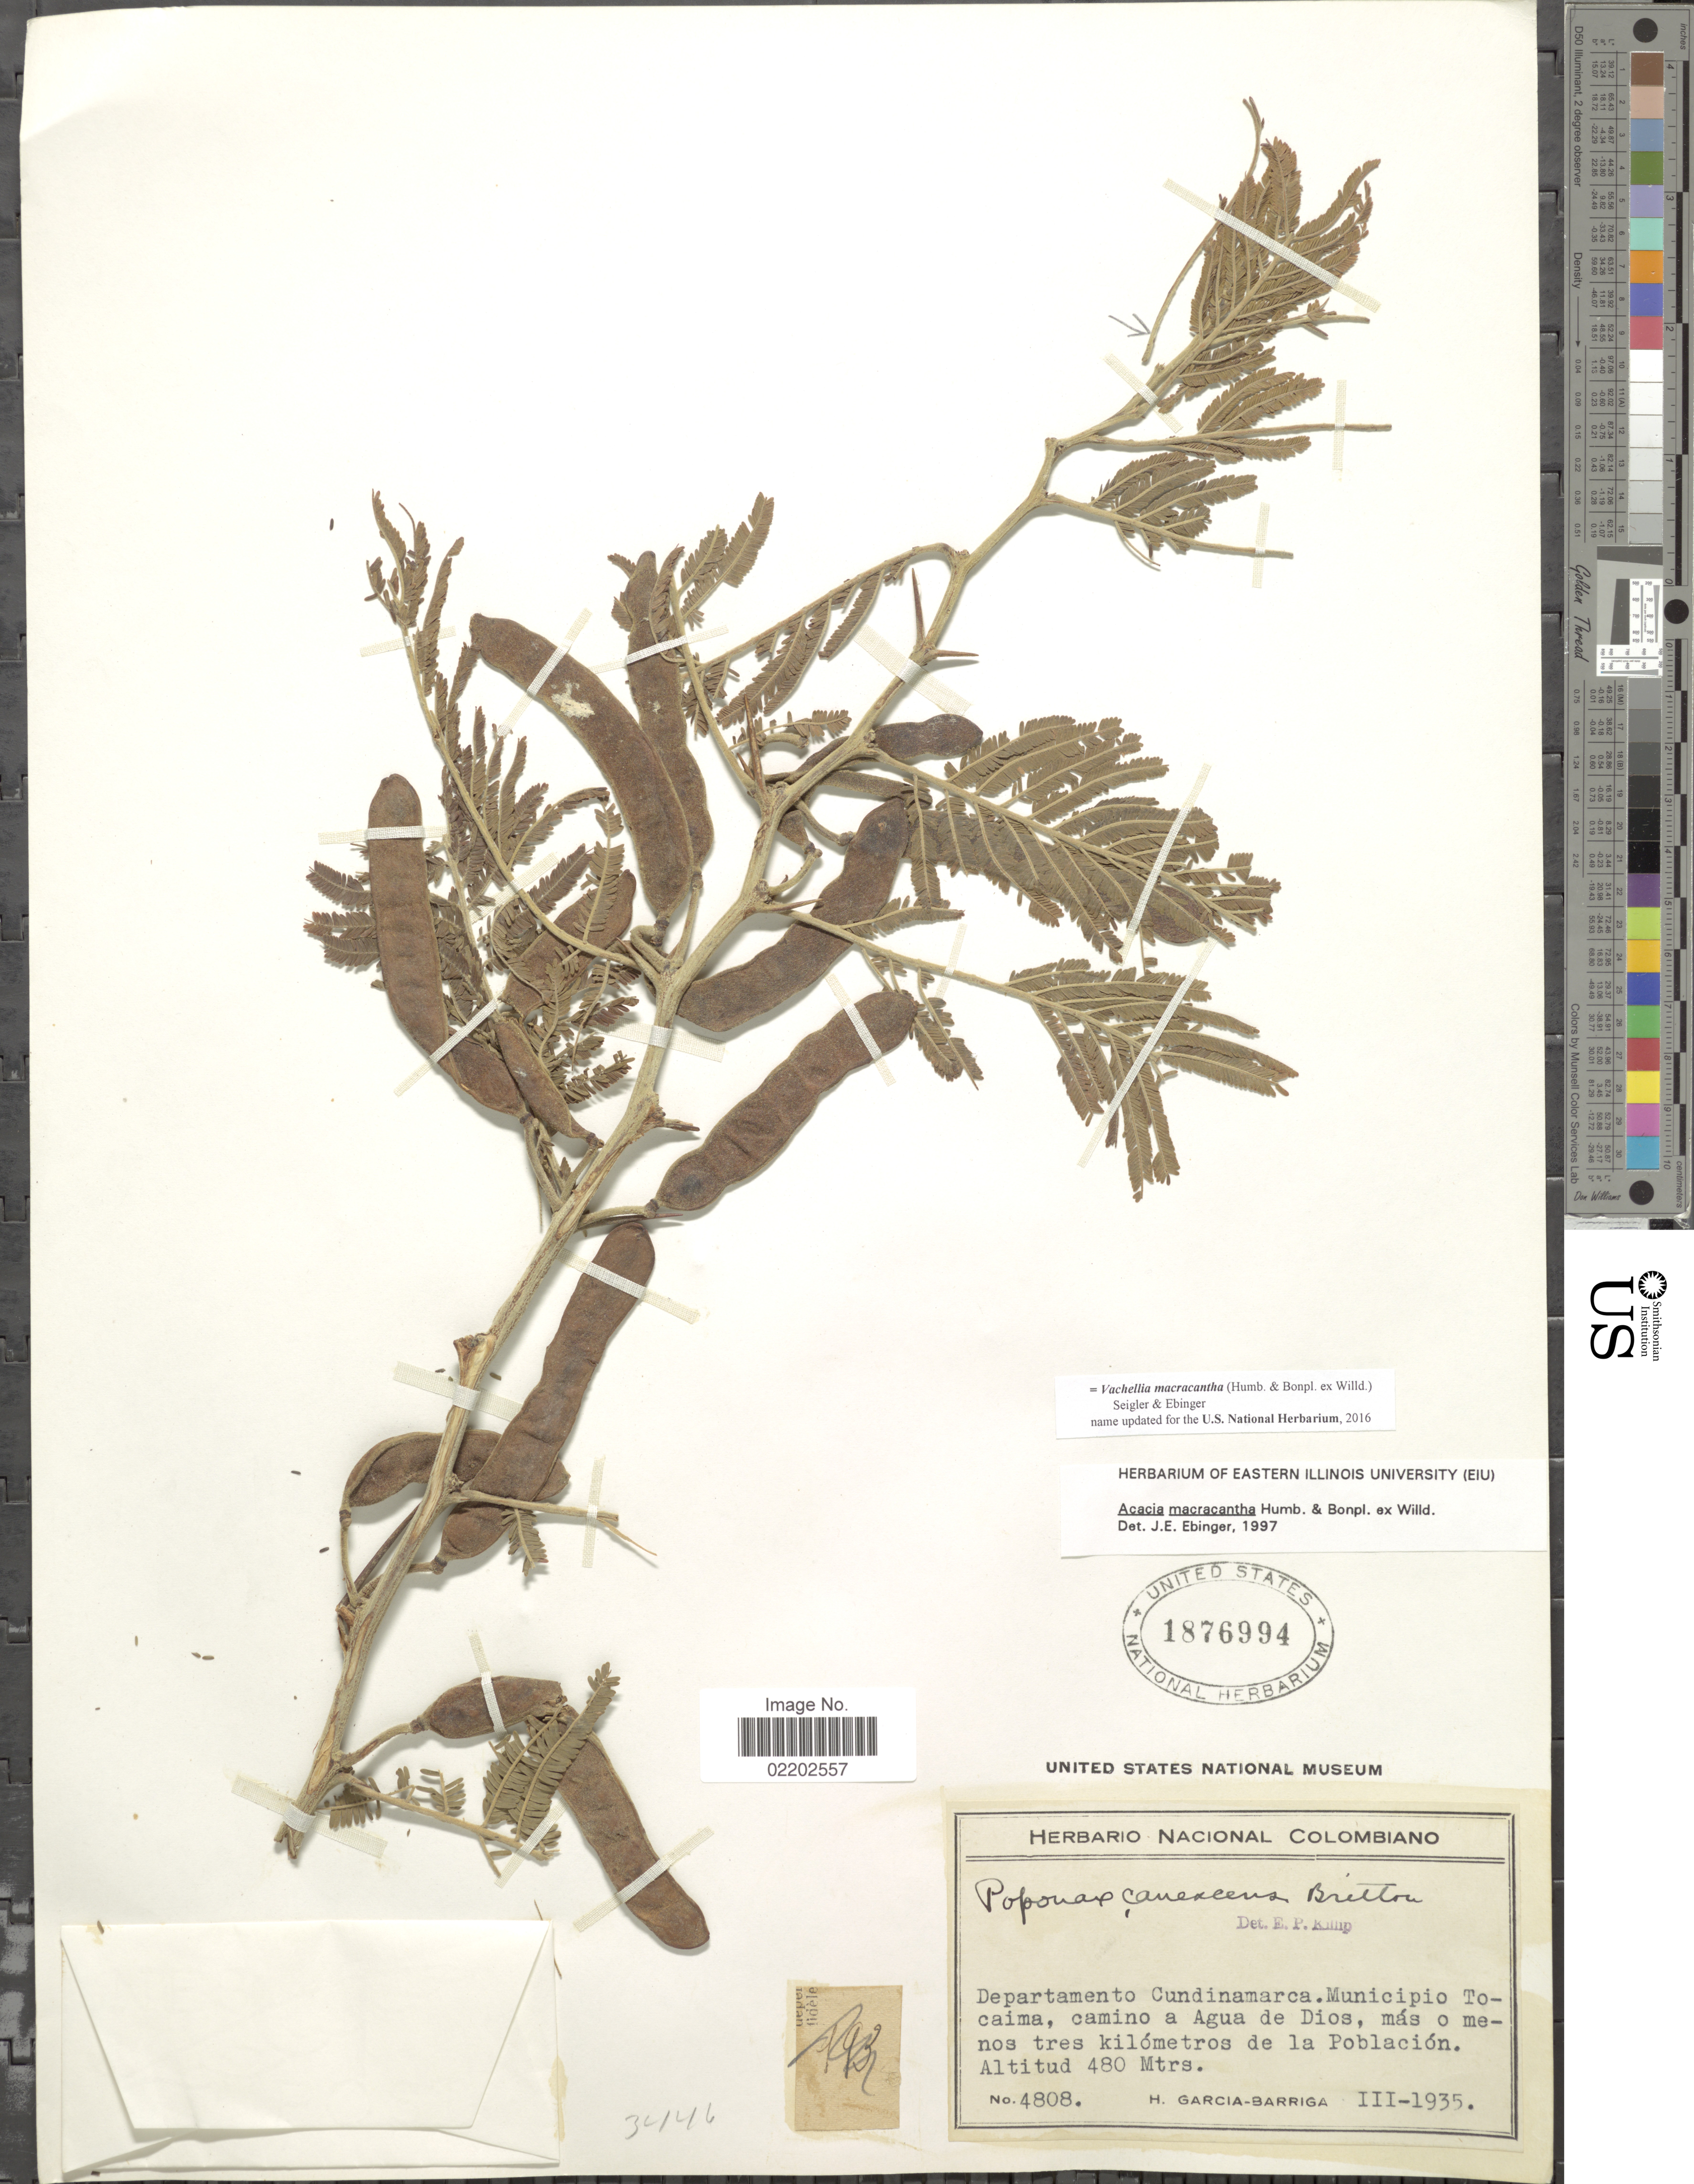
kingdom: Plantae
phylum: Tracheophyta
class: Magnoliopsida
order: Fabales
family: Fabaceae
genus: Vachellia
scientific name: Vachellia macracantha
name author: (Humb. & Bonpl. ex Willd.) Seigler & Ebinger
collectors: H. García Barriga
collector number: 4808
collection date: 1935-03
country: Colombia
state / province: Cundinamarca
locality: Municipio Tocaimo, camino a Agua de Dios, más o menos tres kilómetros de la Pblación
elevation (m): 480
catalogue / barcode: US 1876994